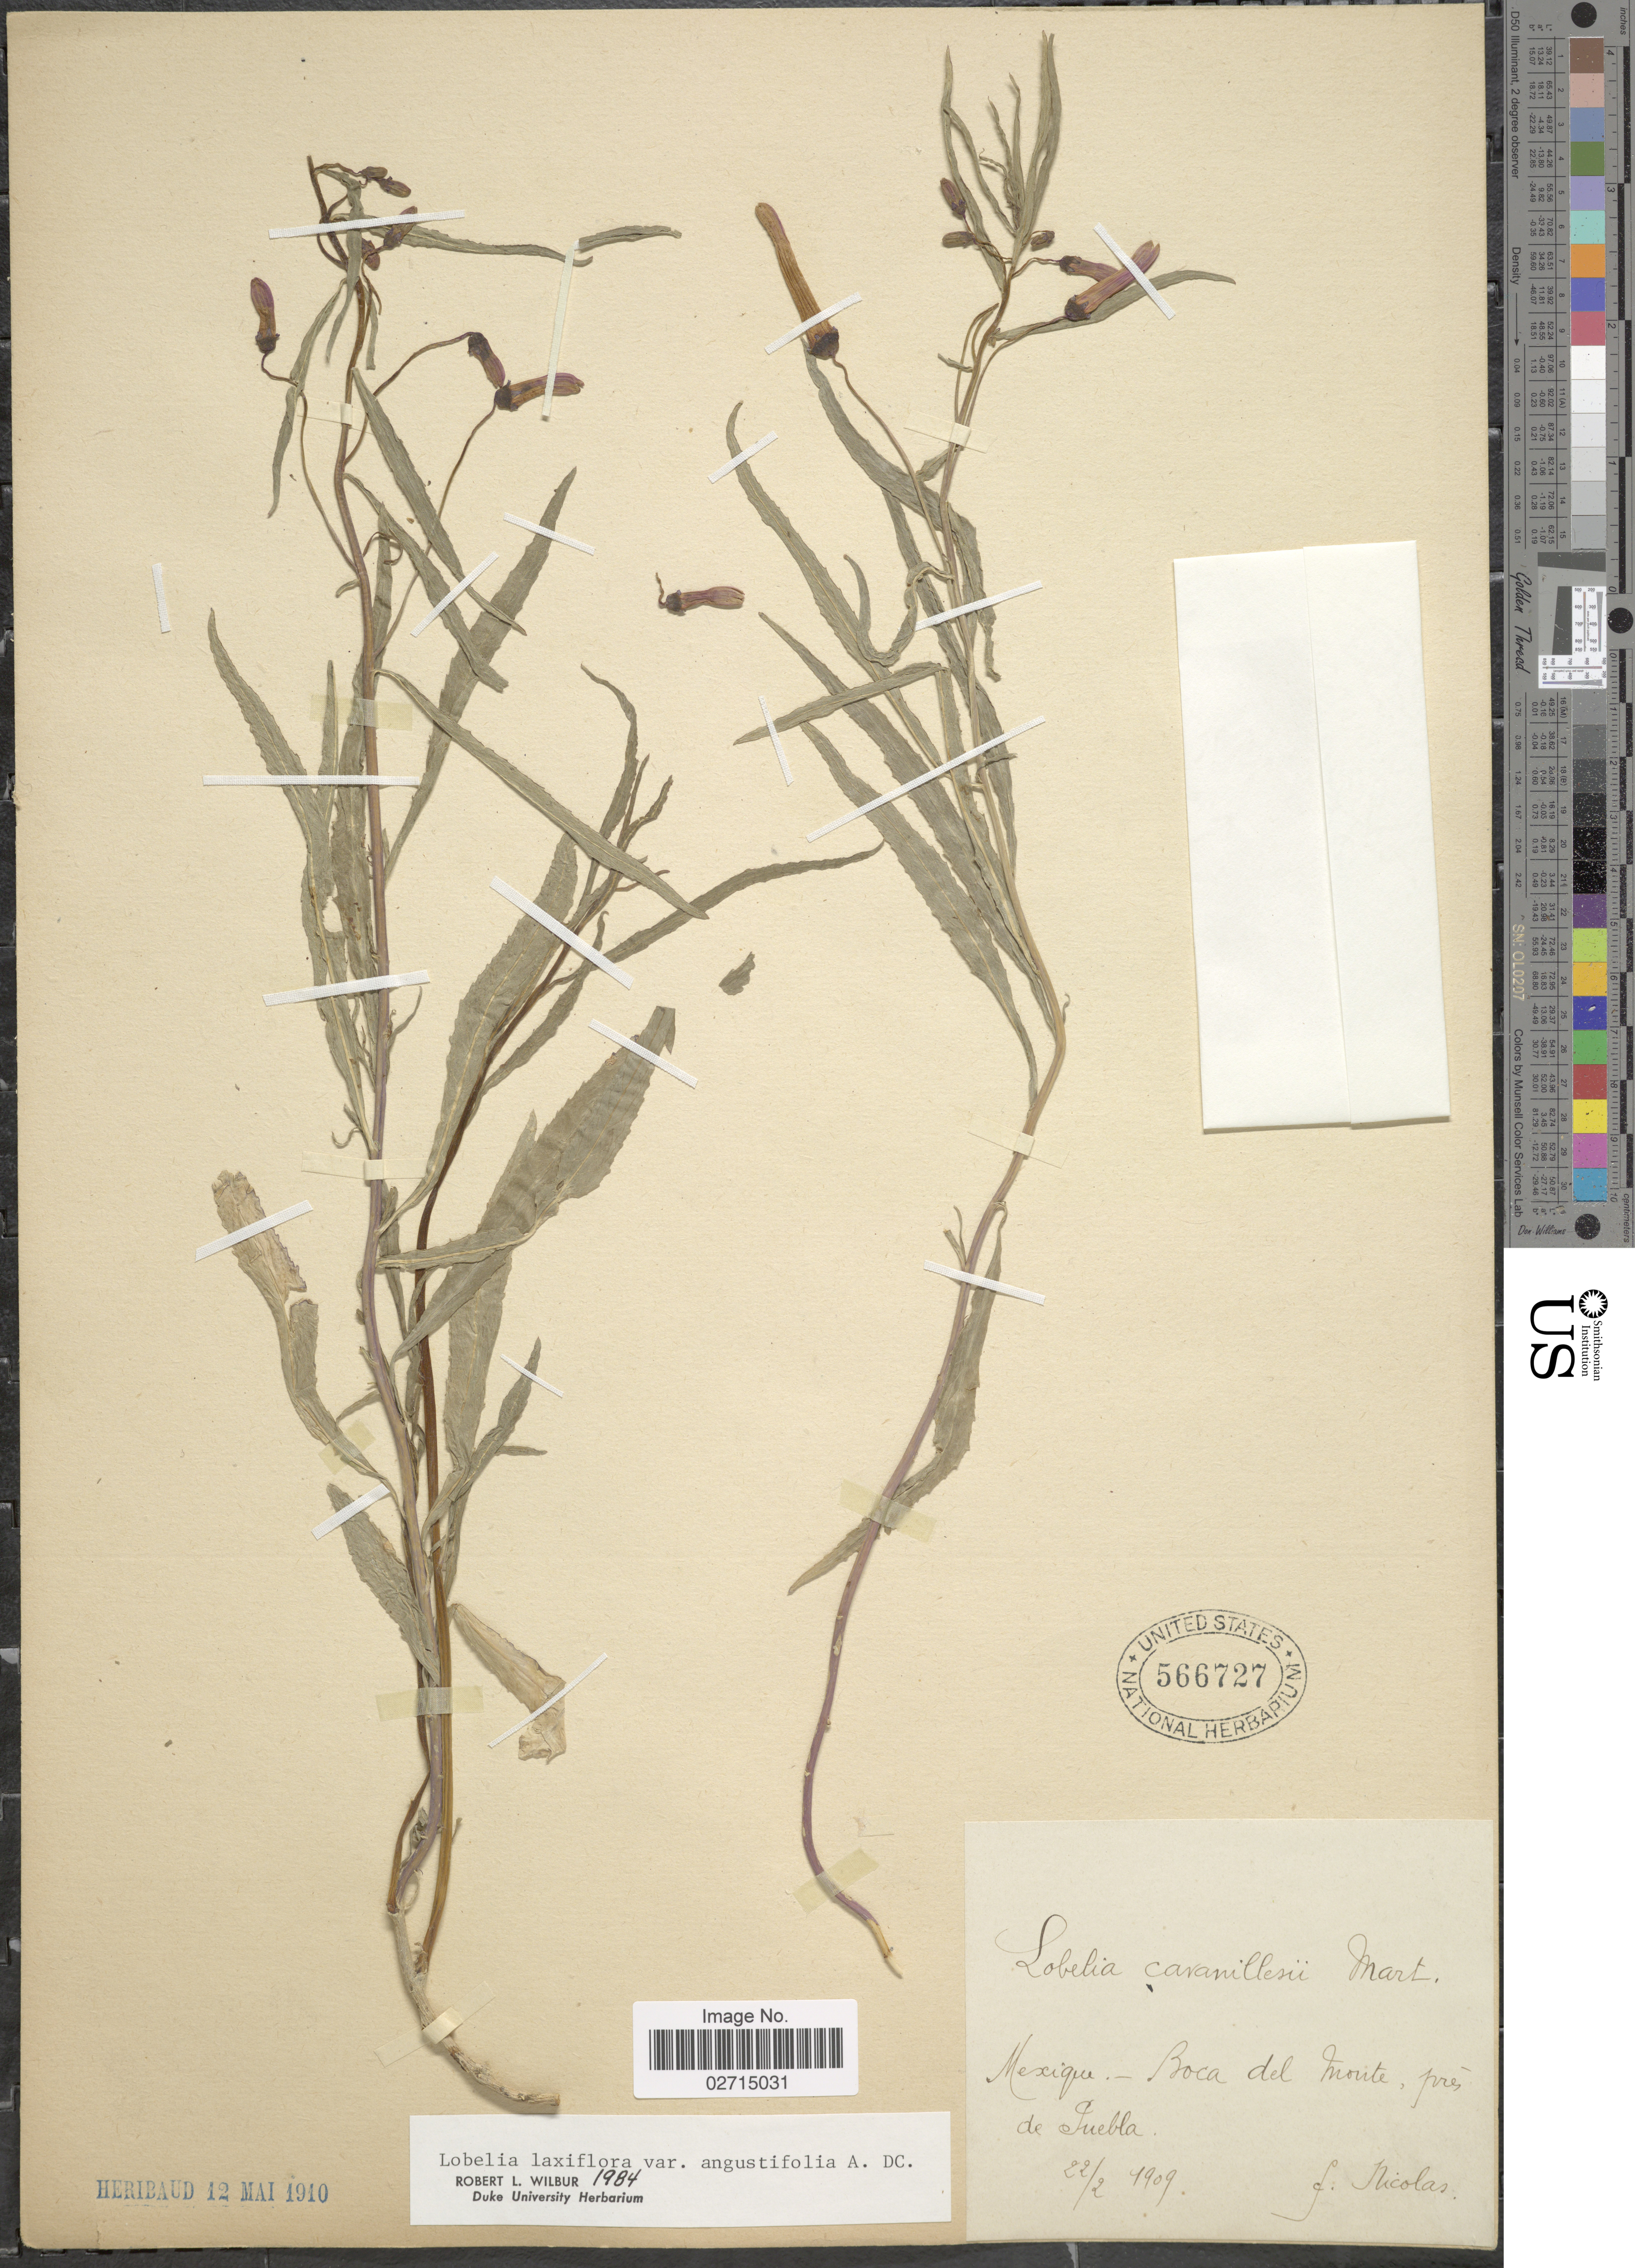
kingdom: Plantae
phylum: Tracheophyta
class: Magnoliopsida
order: Asterales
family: Campanulaceae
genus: Leptocodon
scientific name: Leptocodon laxiflora var. angustifolia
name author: A. DC.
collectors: F. Nicolas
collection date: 1909-02-22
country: Mexico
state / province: Puebla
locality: Mexique, Boca del Monte, pres de Puebla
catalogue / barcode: US 566727